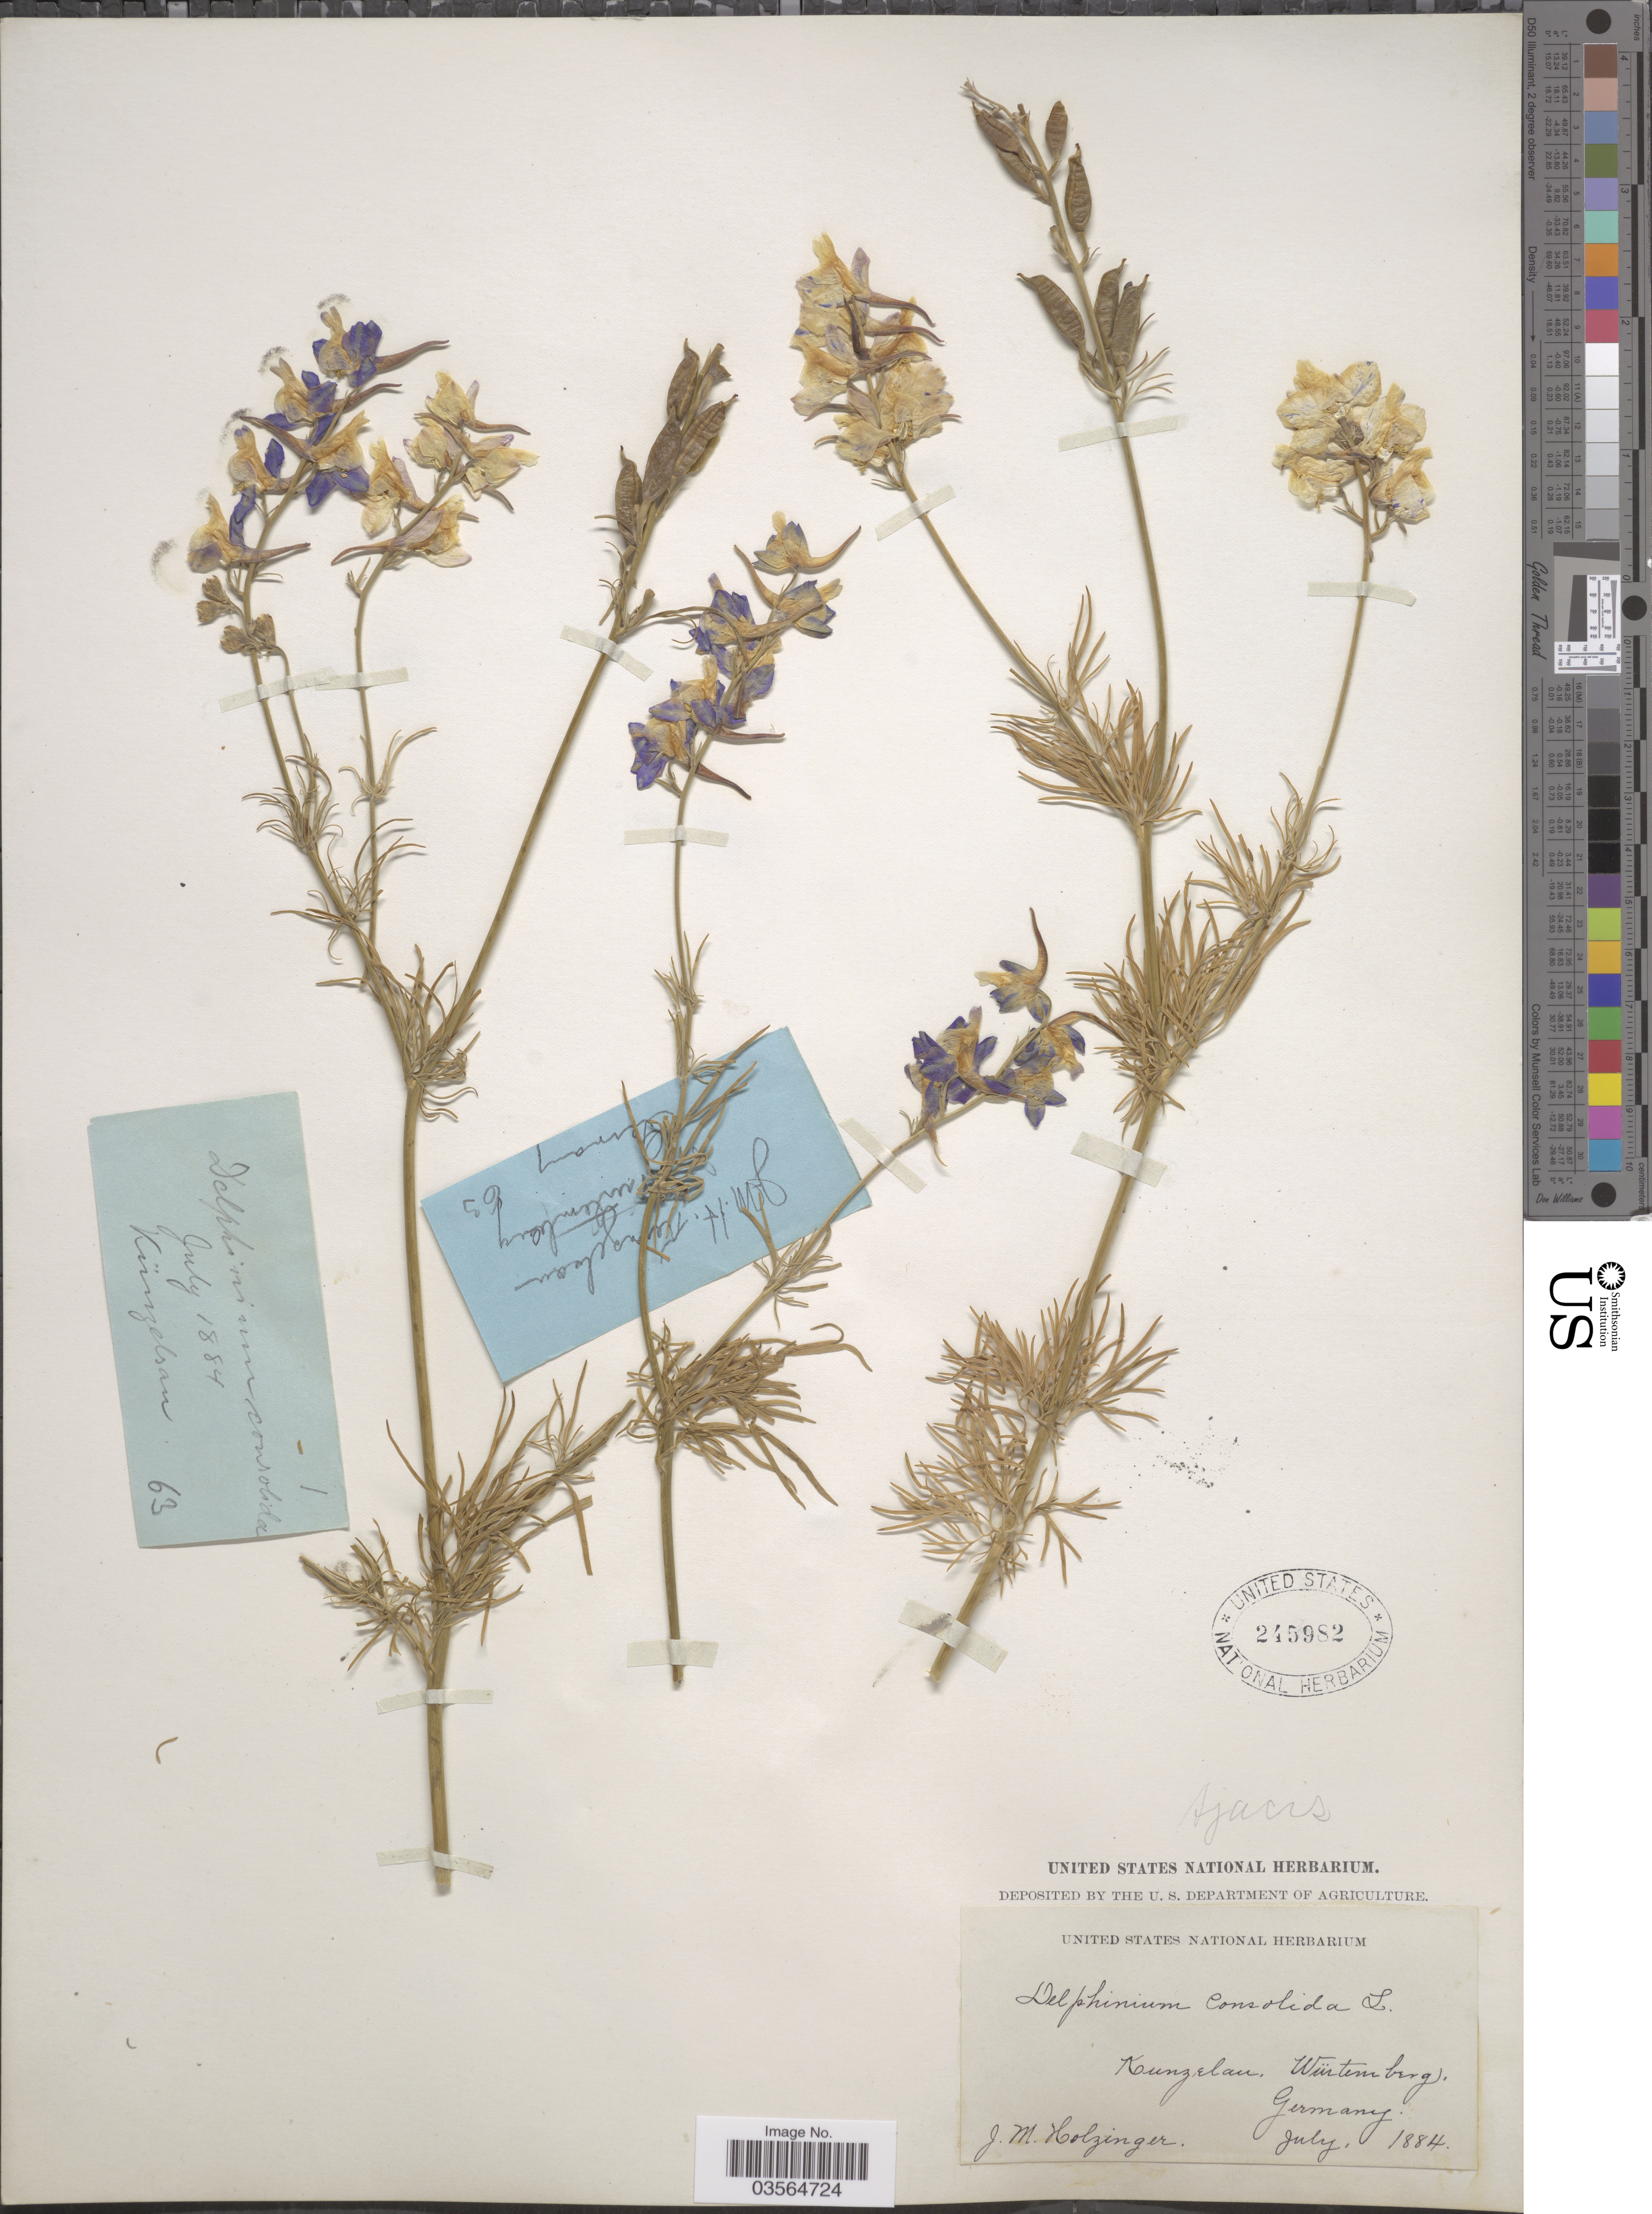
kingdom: Plantae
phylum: Tracheophyta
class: Magnoliopsida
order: Ranunculales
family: Ranunculaceae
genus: Delphinium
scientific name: Delphinium consolida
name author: L.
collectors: J. M. Holzinger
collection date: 1884-07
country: Germany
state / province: Baden-Württemberg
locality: Kunzelau, Würtemberg.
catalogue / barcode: US 245982